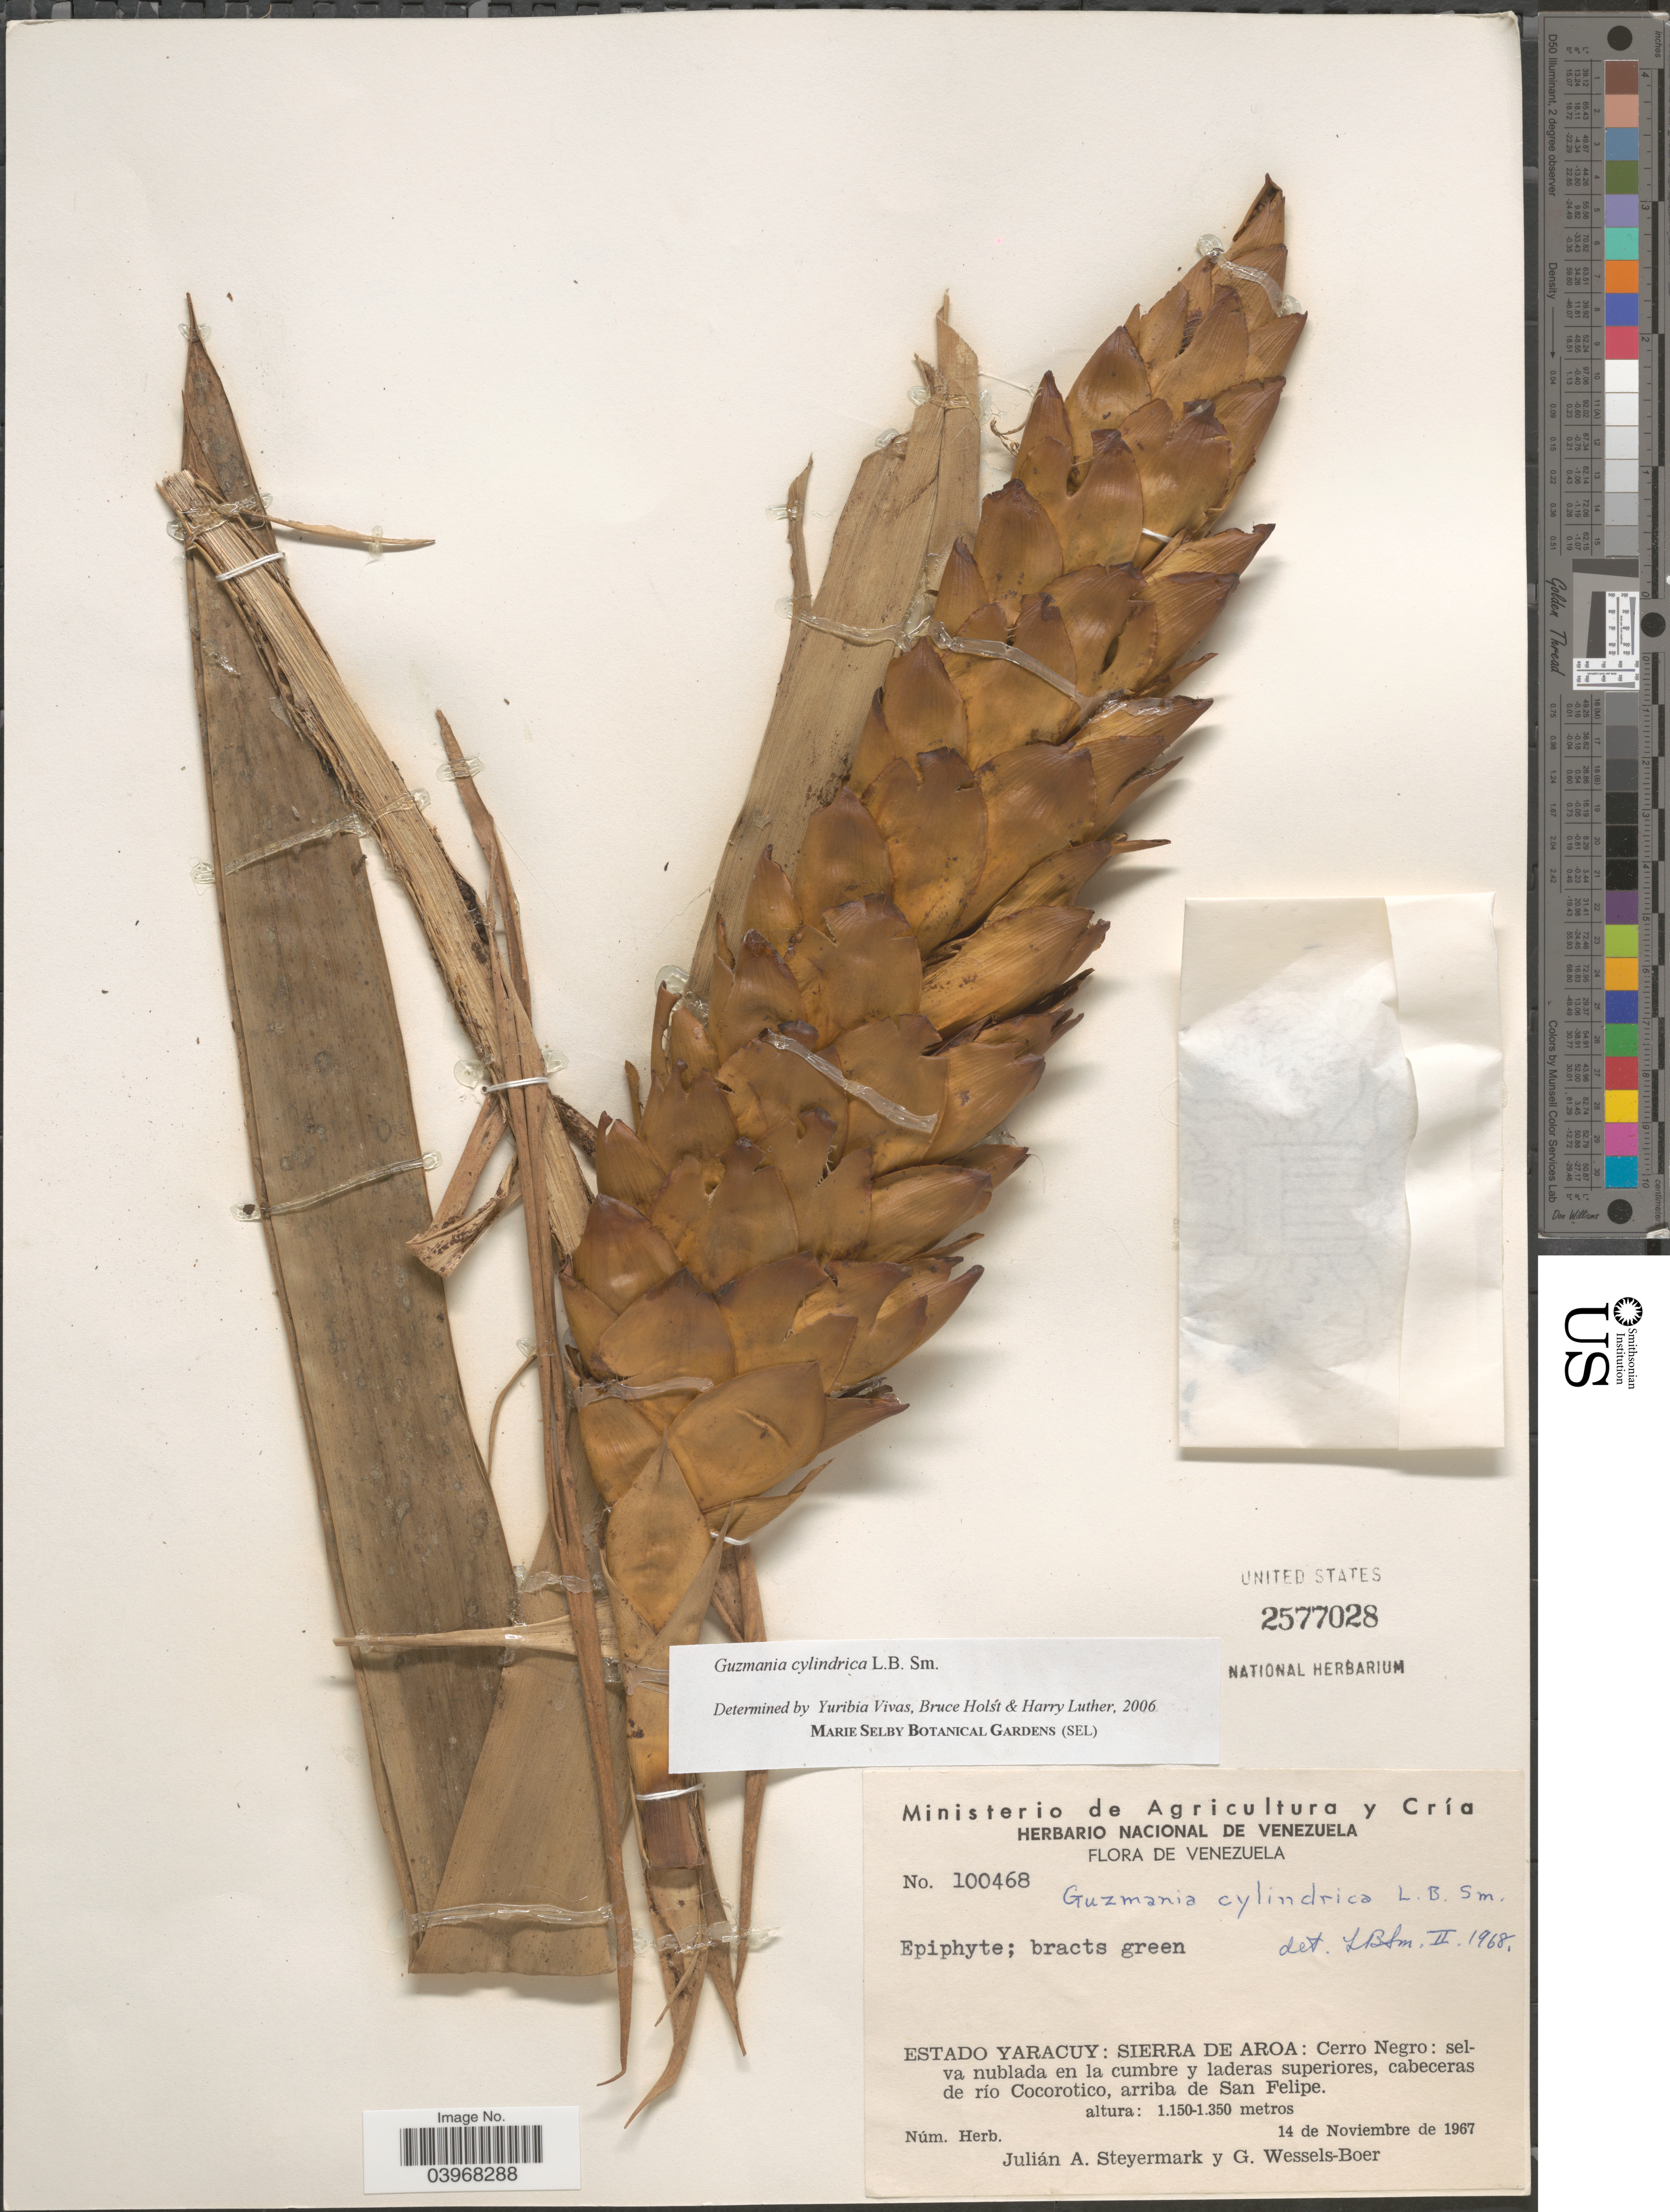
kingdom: Plantae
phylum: Tracheophyta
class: Liliopsida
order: Poales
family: Bromeliaceae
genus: Guzmania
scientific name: Guzmania cylindrica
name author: L.B. Sm.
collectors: J. Steyermark & G. Wessels Boer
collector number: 100468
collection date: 1967-11-14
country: Venezuela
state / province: Yaracuy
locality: Sierra de Aroa: Cerro Negro: selva nublada en la cumbre y laderas superiores, cabeceras de río Cocorotico, arriba de San Felipe.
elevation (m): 1150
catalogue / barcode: US 2577028